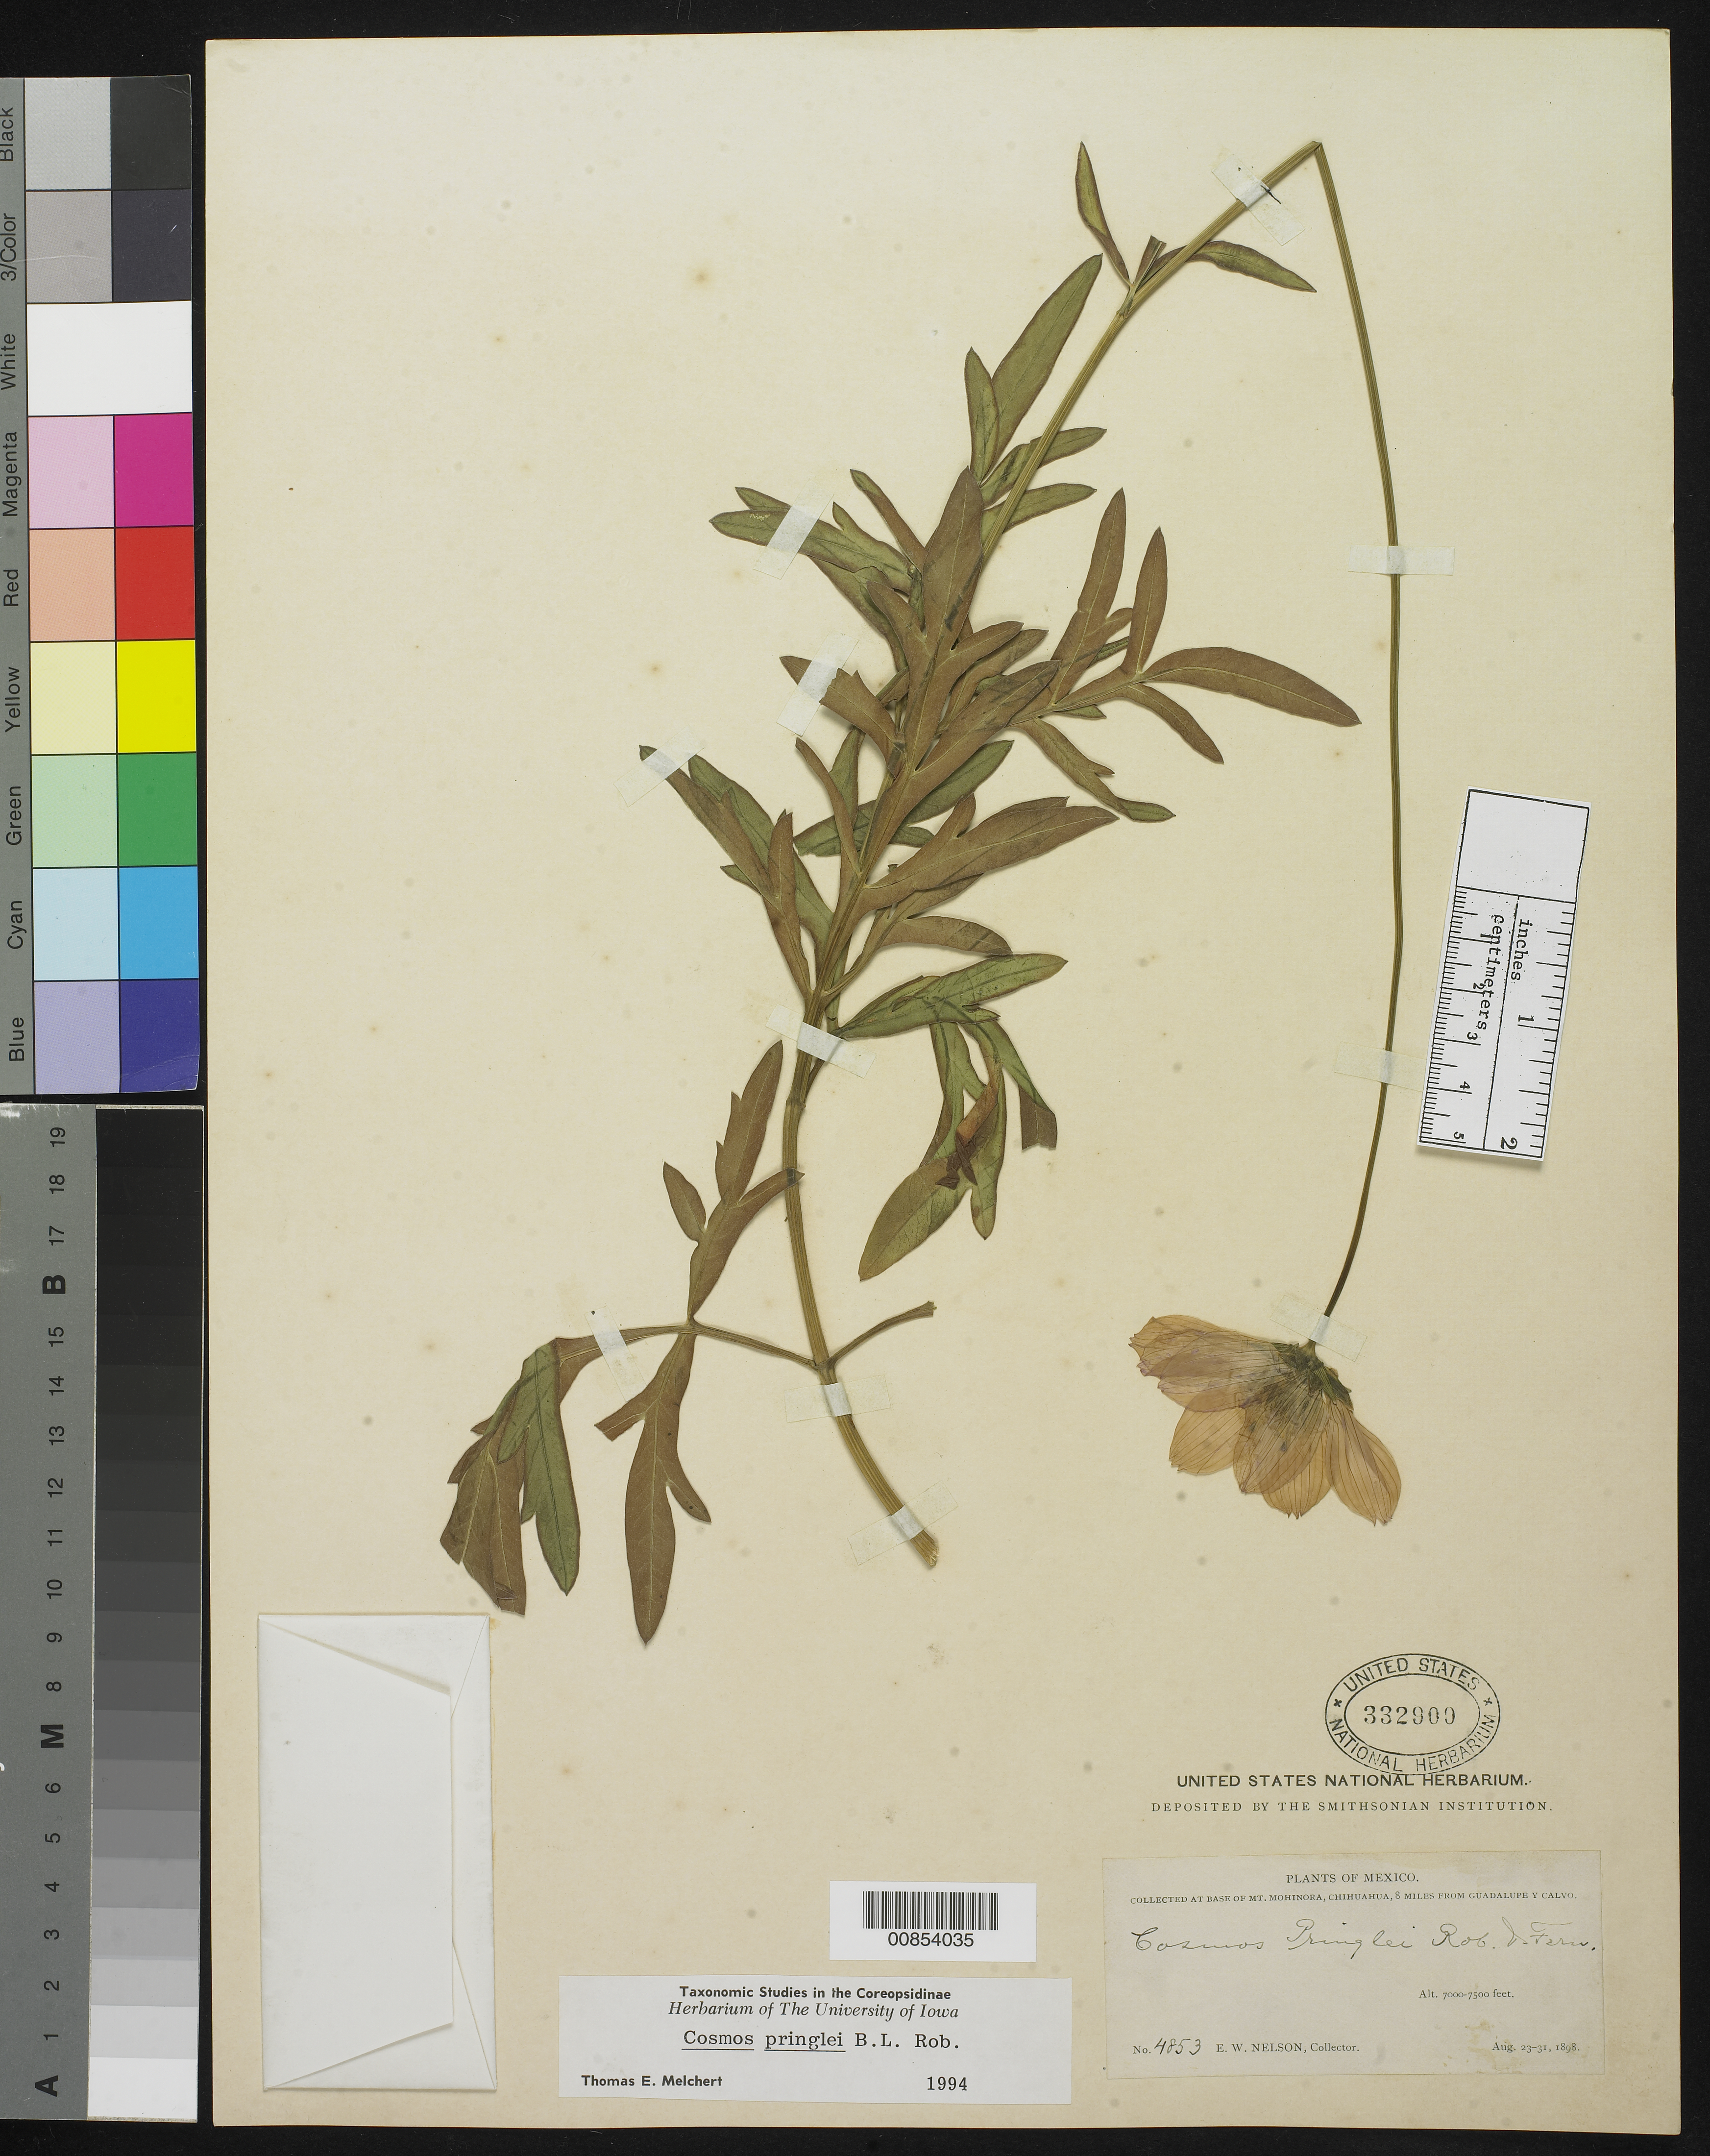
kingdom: Plantae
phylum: Tracheophyta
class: Magnoliopsida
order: Asterales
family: Asteraceae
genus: Cosmos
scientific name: Cosmos pringlei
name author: B.L. Rob. & Fernald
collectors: E. W. Nelson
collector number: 4853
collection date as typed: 23 Aug 1898 to 31 Aug 1898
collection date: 1898-08-23/1898-08-31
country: Mexico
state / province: Chihuahua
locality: Base of Mt. Mohhinora, Chihuahua, 9 miles from Guadalupe y Calvo.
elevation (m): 2134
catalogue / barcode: US 332900